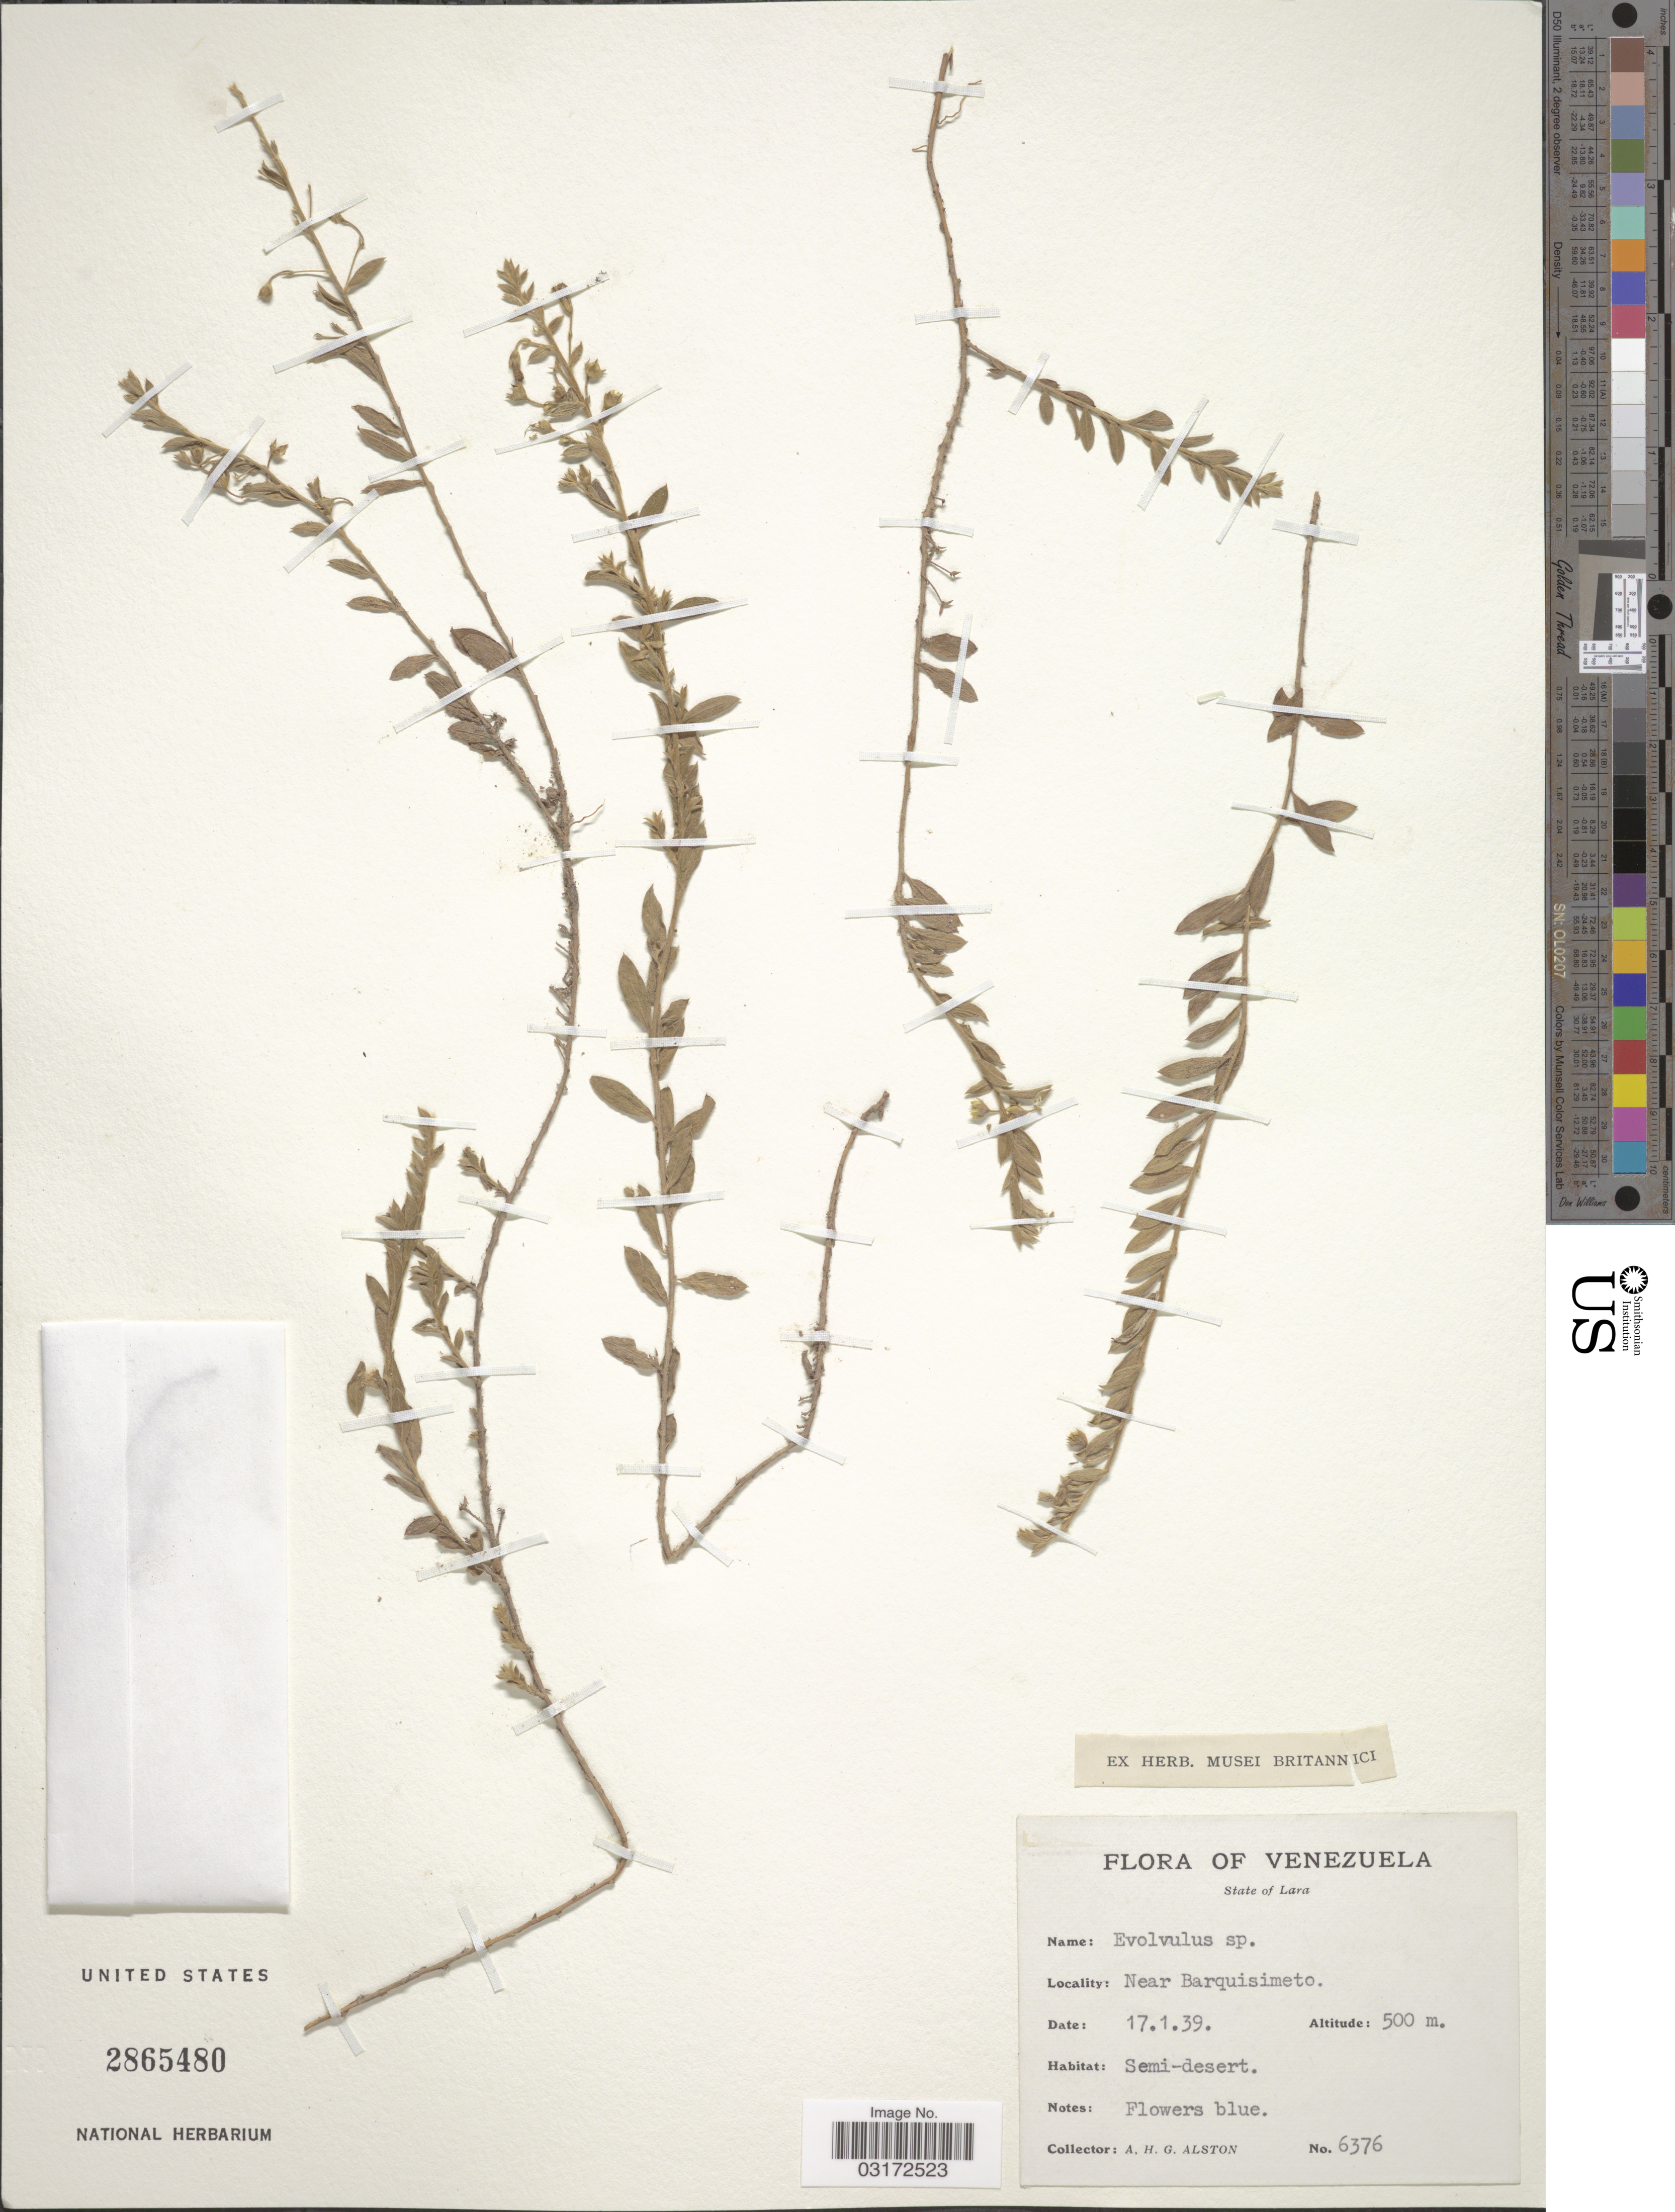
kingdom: Plantae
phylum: Tracheophyta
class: Magnoliopsida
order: Solanales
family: Convolvulaceae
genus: Evolvulus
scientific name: Evolvulus sp.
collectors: A. H. Alston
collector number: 6376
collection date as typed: Transcribed d/m/y: 17/1/39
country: Venezuela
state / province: Lara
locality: Near Barquisimeto.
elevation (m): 500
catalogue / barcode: US 2865480